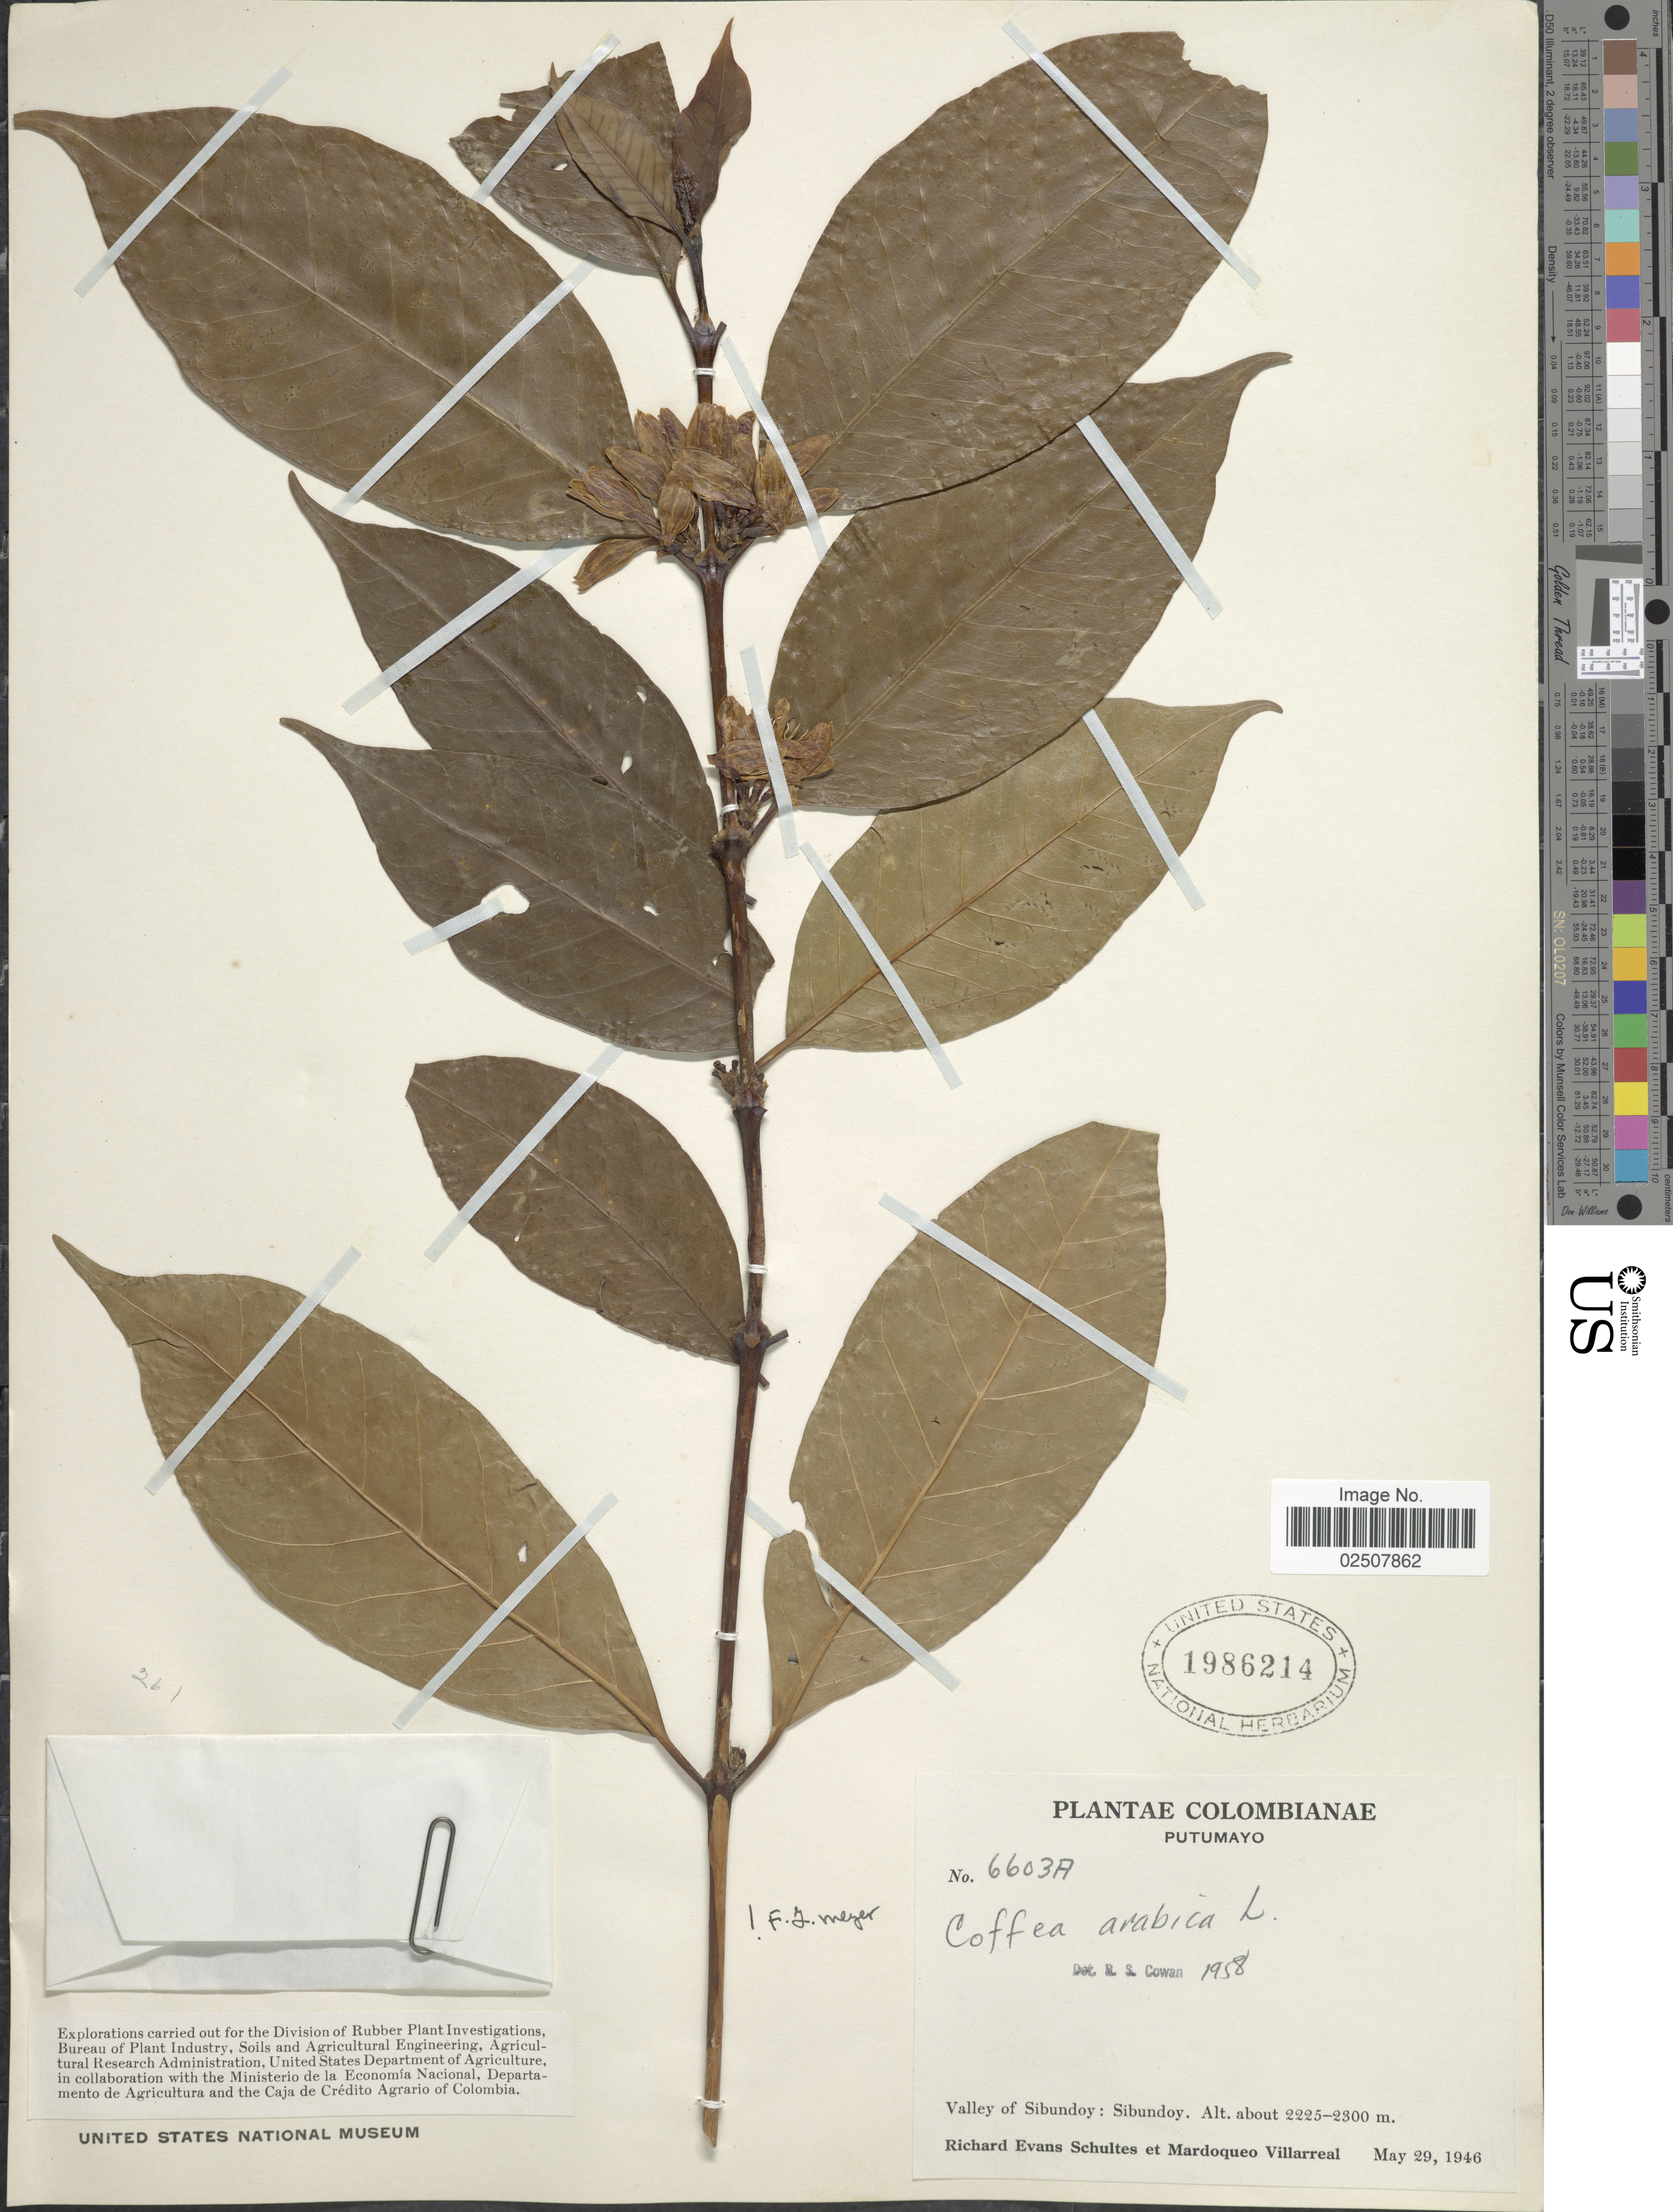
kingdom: Plantae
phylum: Tracheophyta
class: Magnoliopsida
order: Gentianales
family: Rubiaceae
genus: Coffea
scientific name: Coffea arabica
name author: L.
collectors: R. E. Schultes & M. Villareal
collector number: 6603A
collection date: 1946-05-29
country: Colombia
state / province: Putumayo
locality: Valley of Sibundoy: Sibundoy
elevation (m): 2225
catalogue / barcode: US 1986214